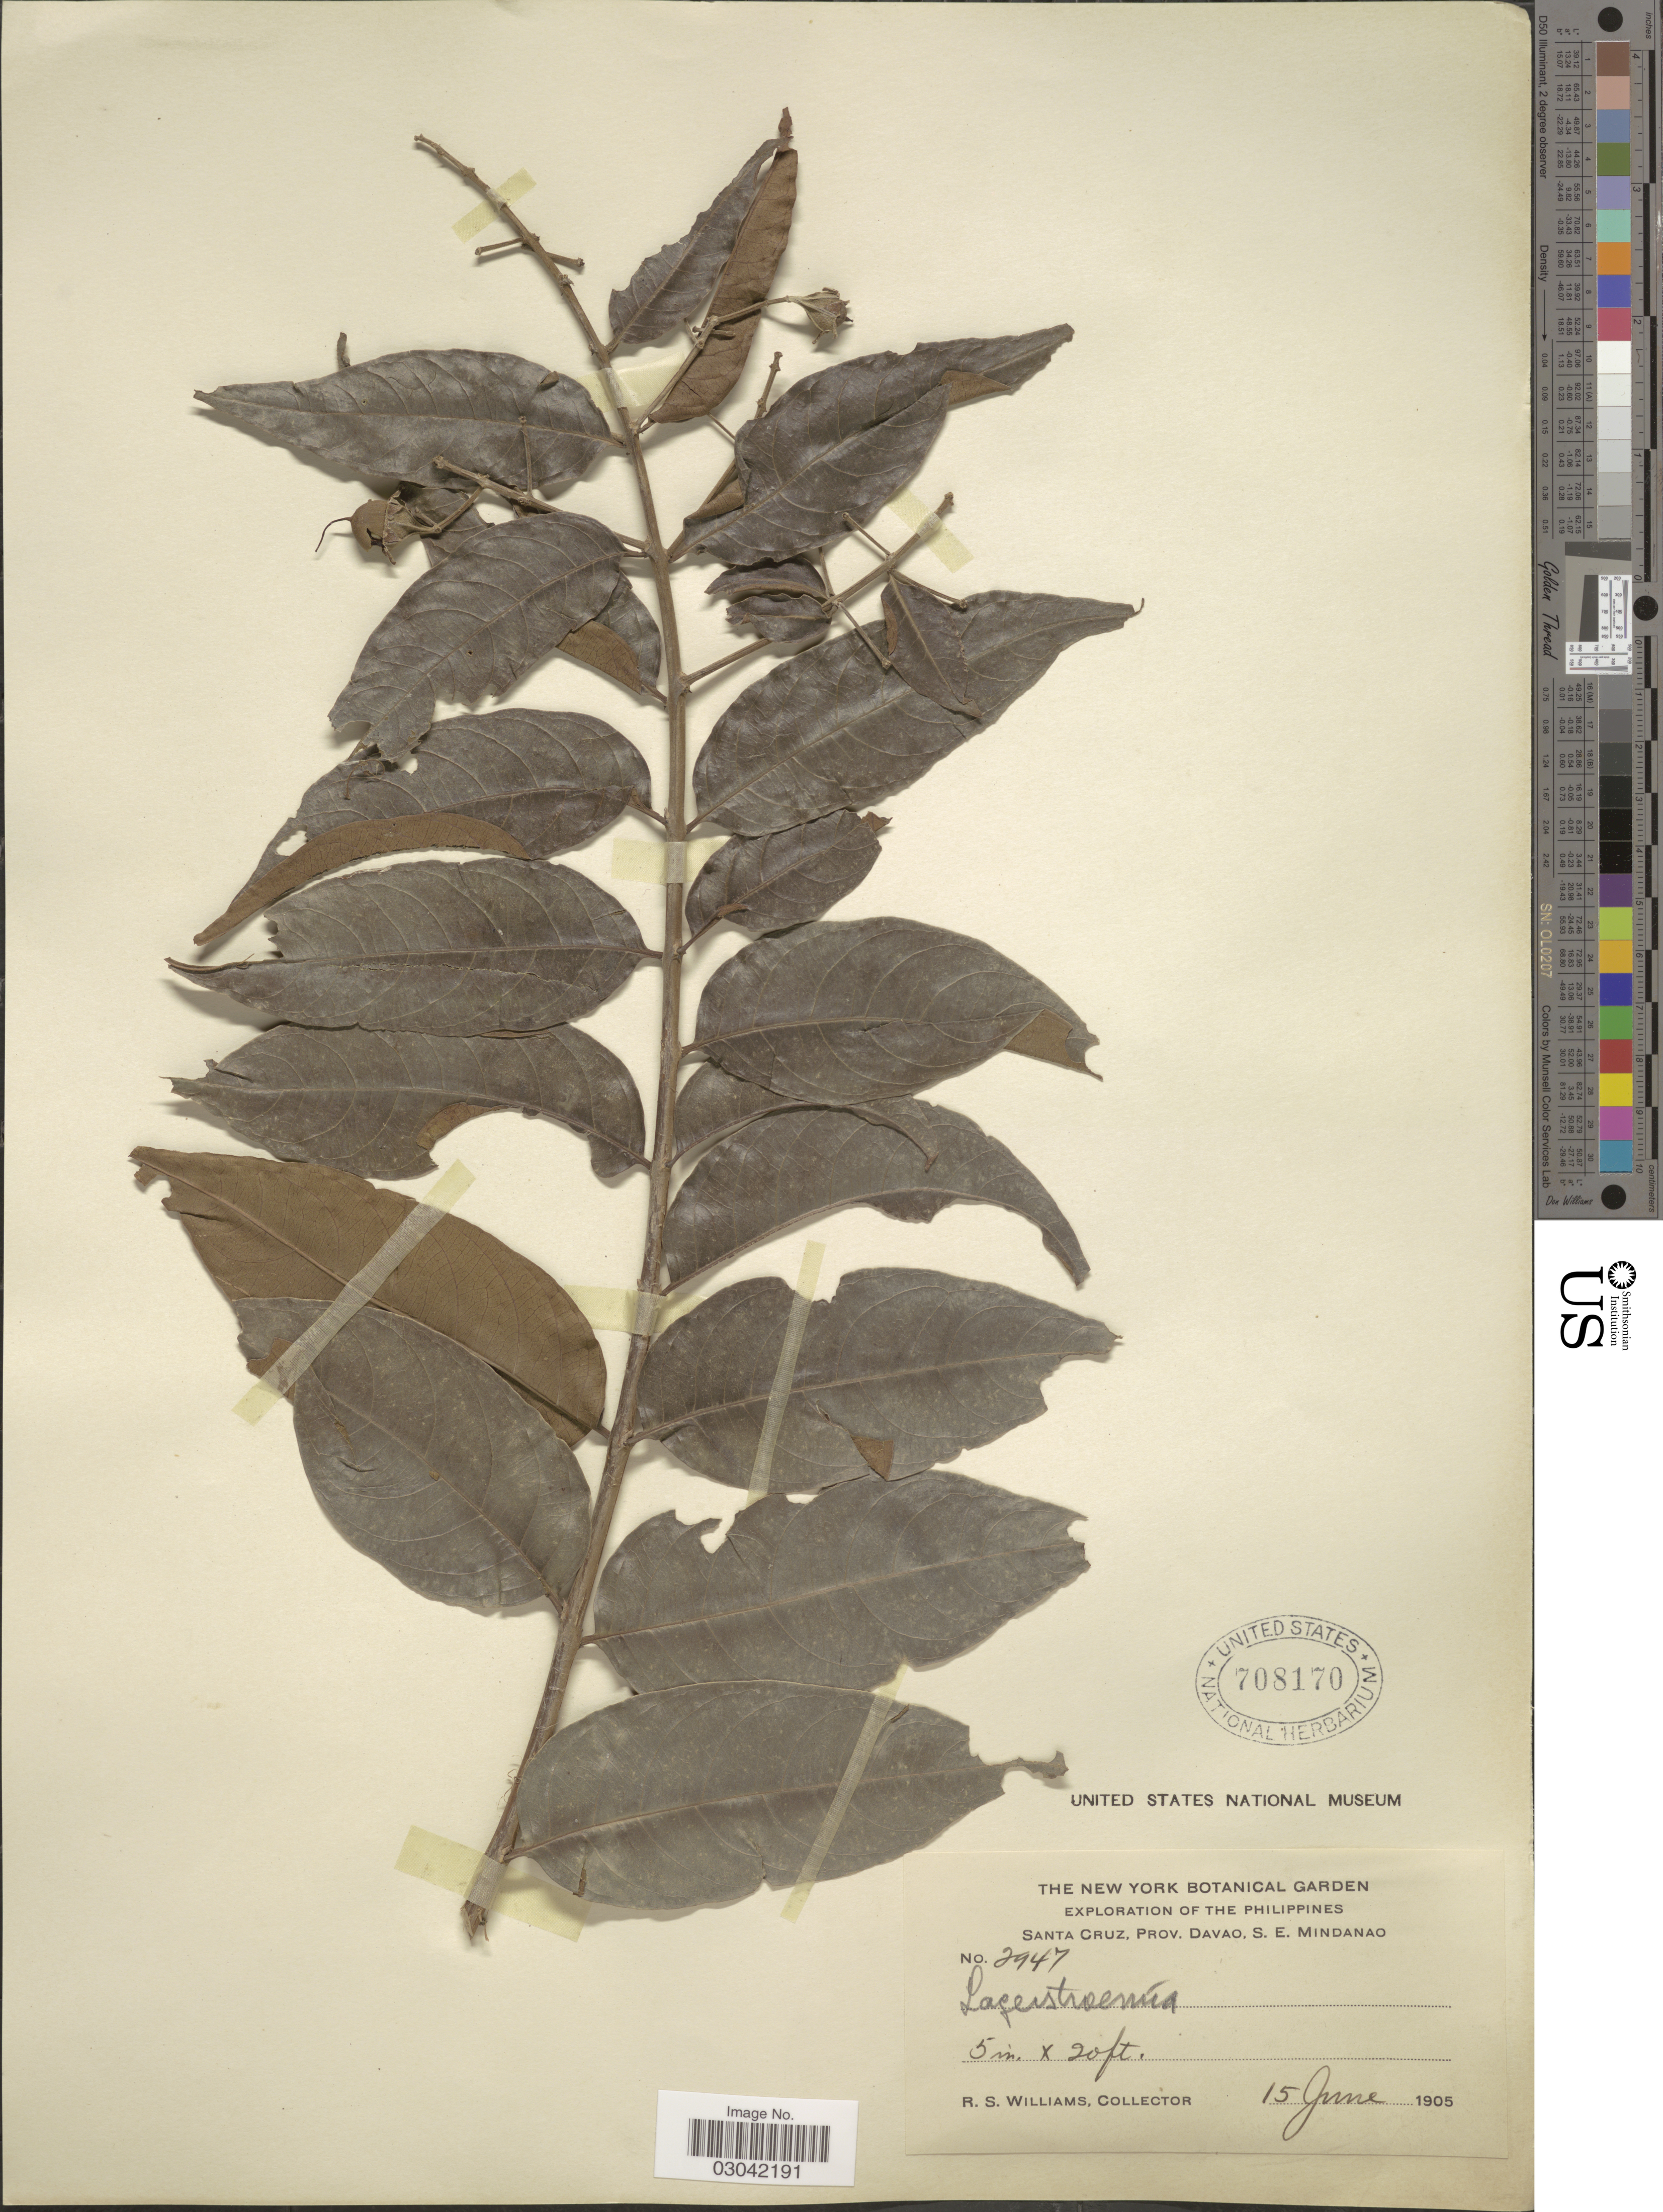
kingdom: Plantae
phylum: Tracheophyta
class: Magnoliopsida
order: Myrtales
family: Lythraceae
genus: Lagerstroemia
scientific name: Lagerstroemia piriformis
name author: Koehne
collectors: R. S. Williams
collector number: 2947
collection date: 1905-06-15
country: Philippines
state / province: Davao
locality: Santa Cruz, Prov. Davao, S. E. Mindanao.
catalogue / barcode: US 708170